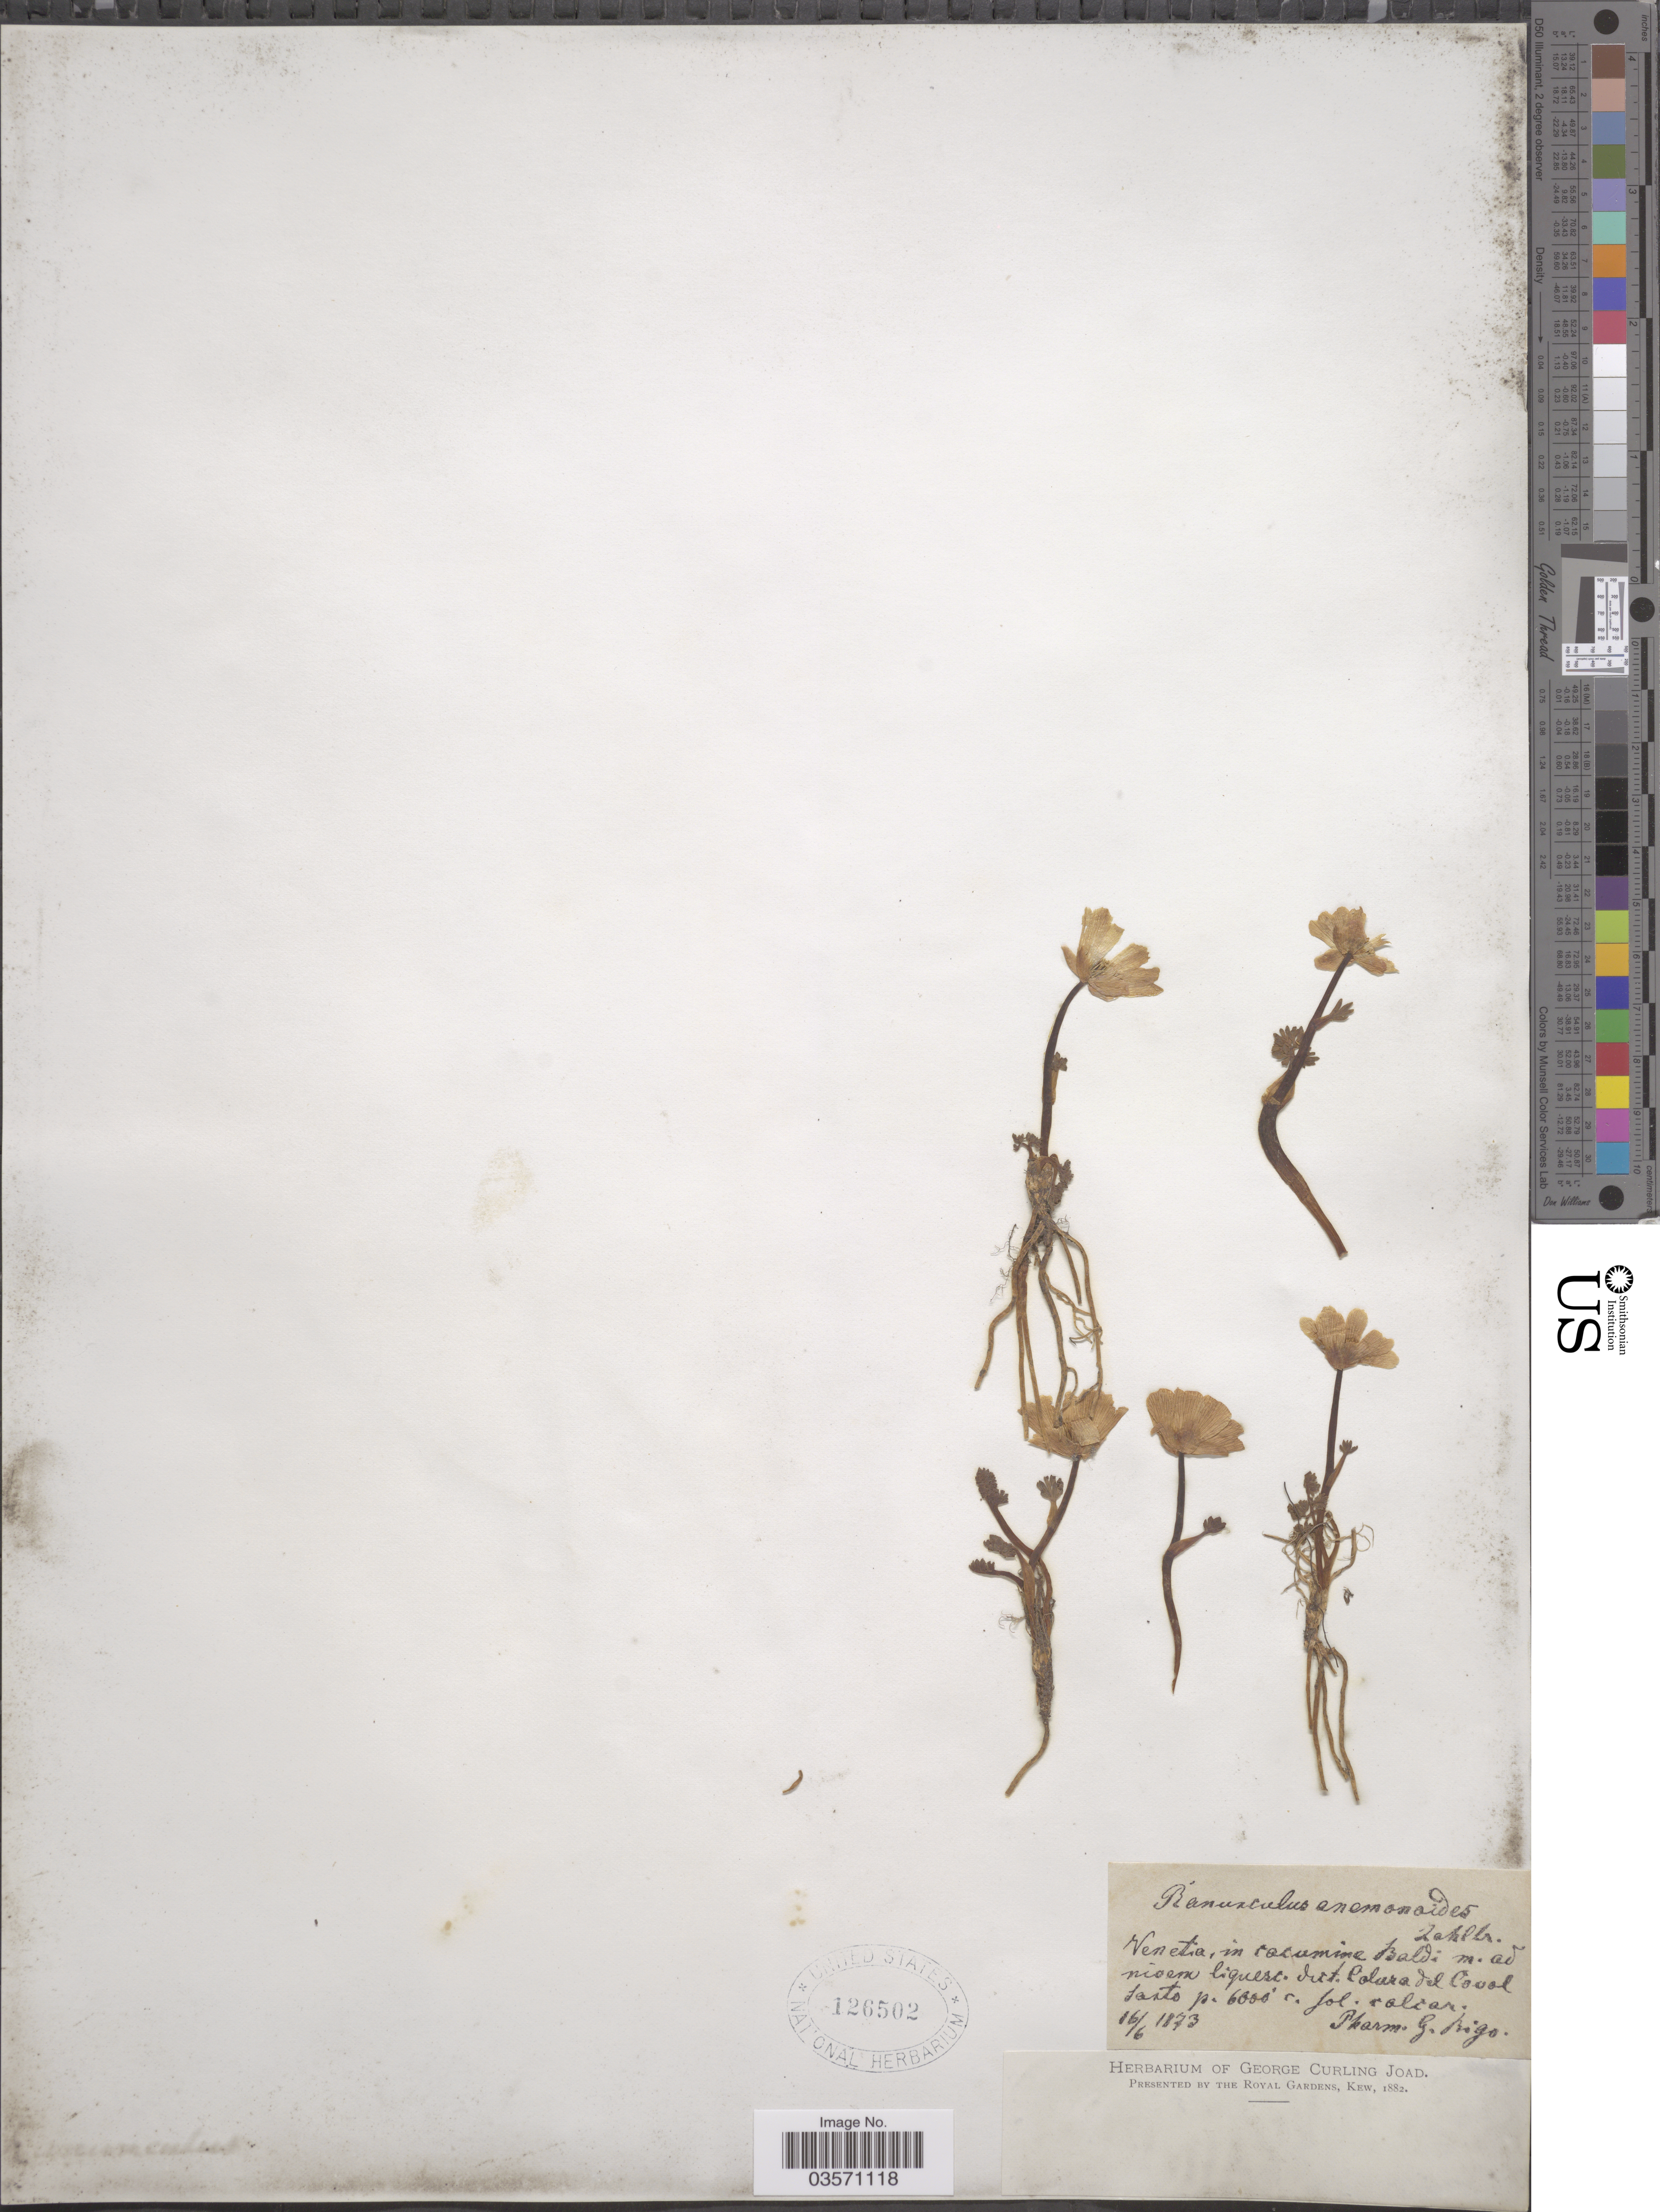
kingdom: Plantae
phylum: Tracheophyta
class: Magnoliopsida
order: Ranunculales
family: Ranunculaceae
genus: Ranunculus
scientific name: Ranunculus anemonoides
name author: Zahlbr.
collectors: G. Rigo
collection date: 1873-06-16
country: Italy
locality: Venetia, in cacumine Bald. m. ad. naen [interpreted] liquex [interpreted]. dict. Colura del Coval Santo.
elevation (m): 1829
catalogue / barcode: US 126502